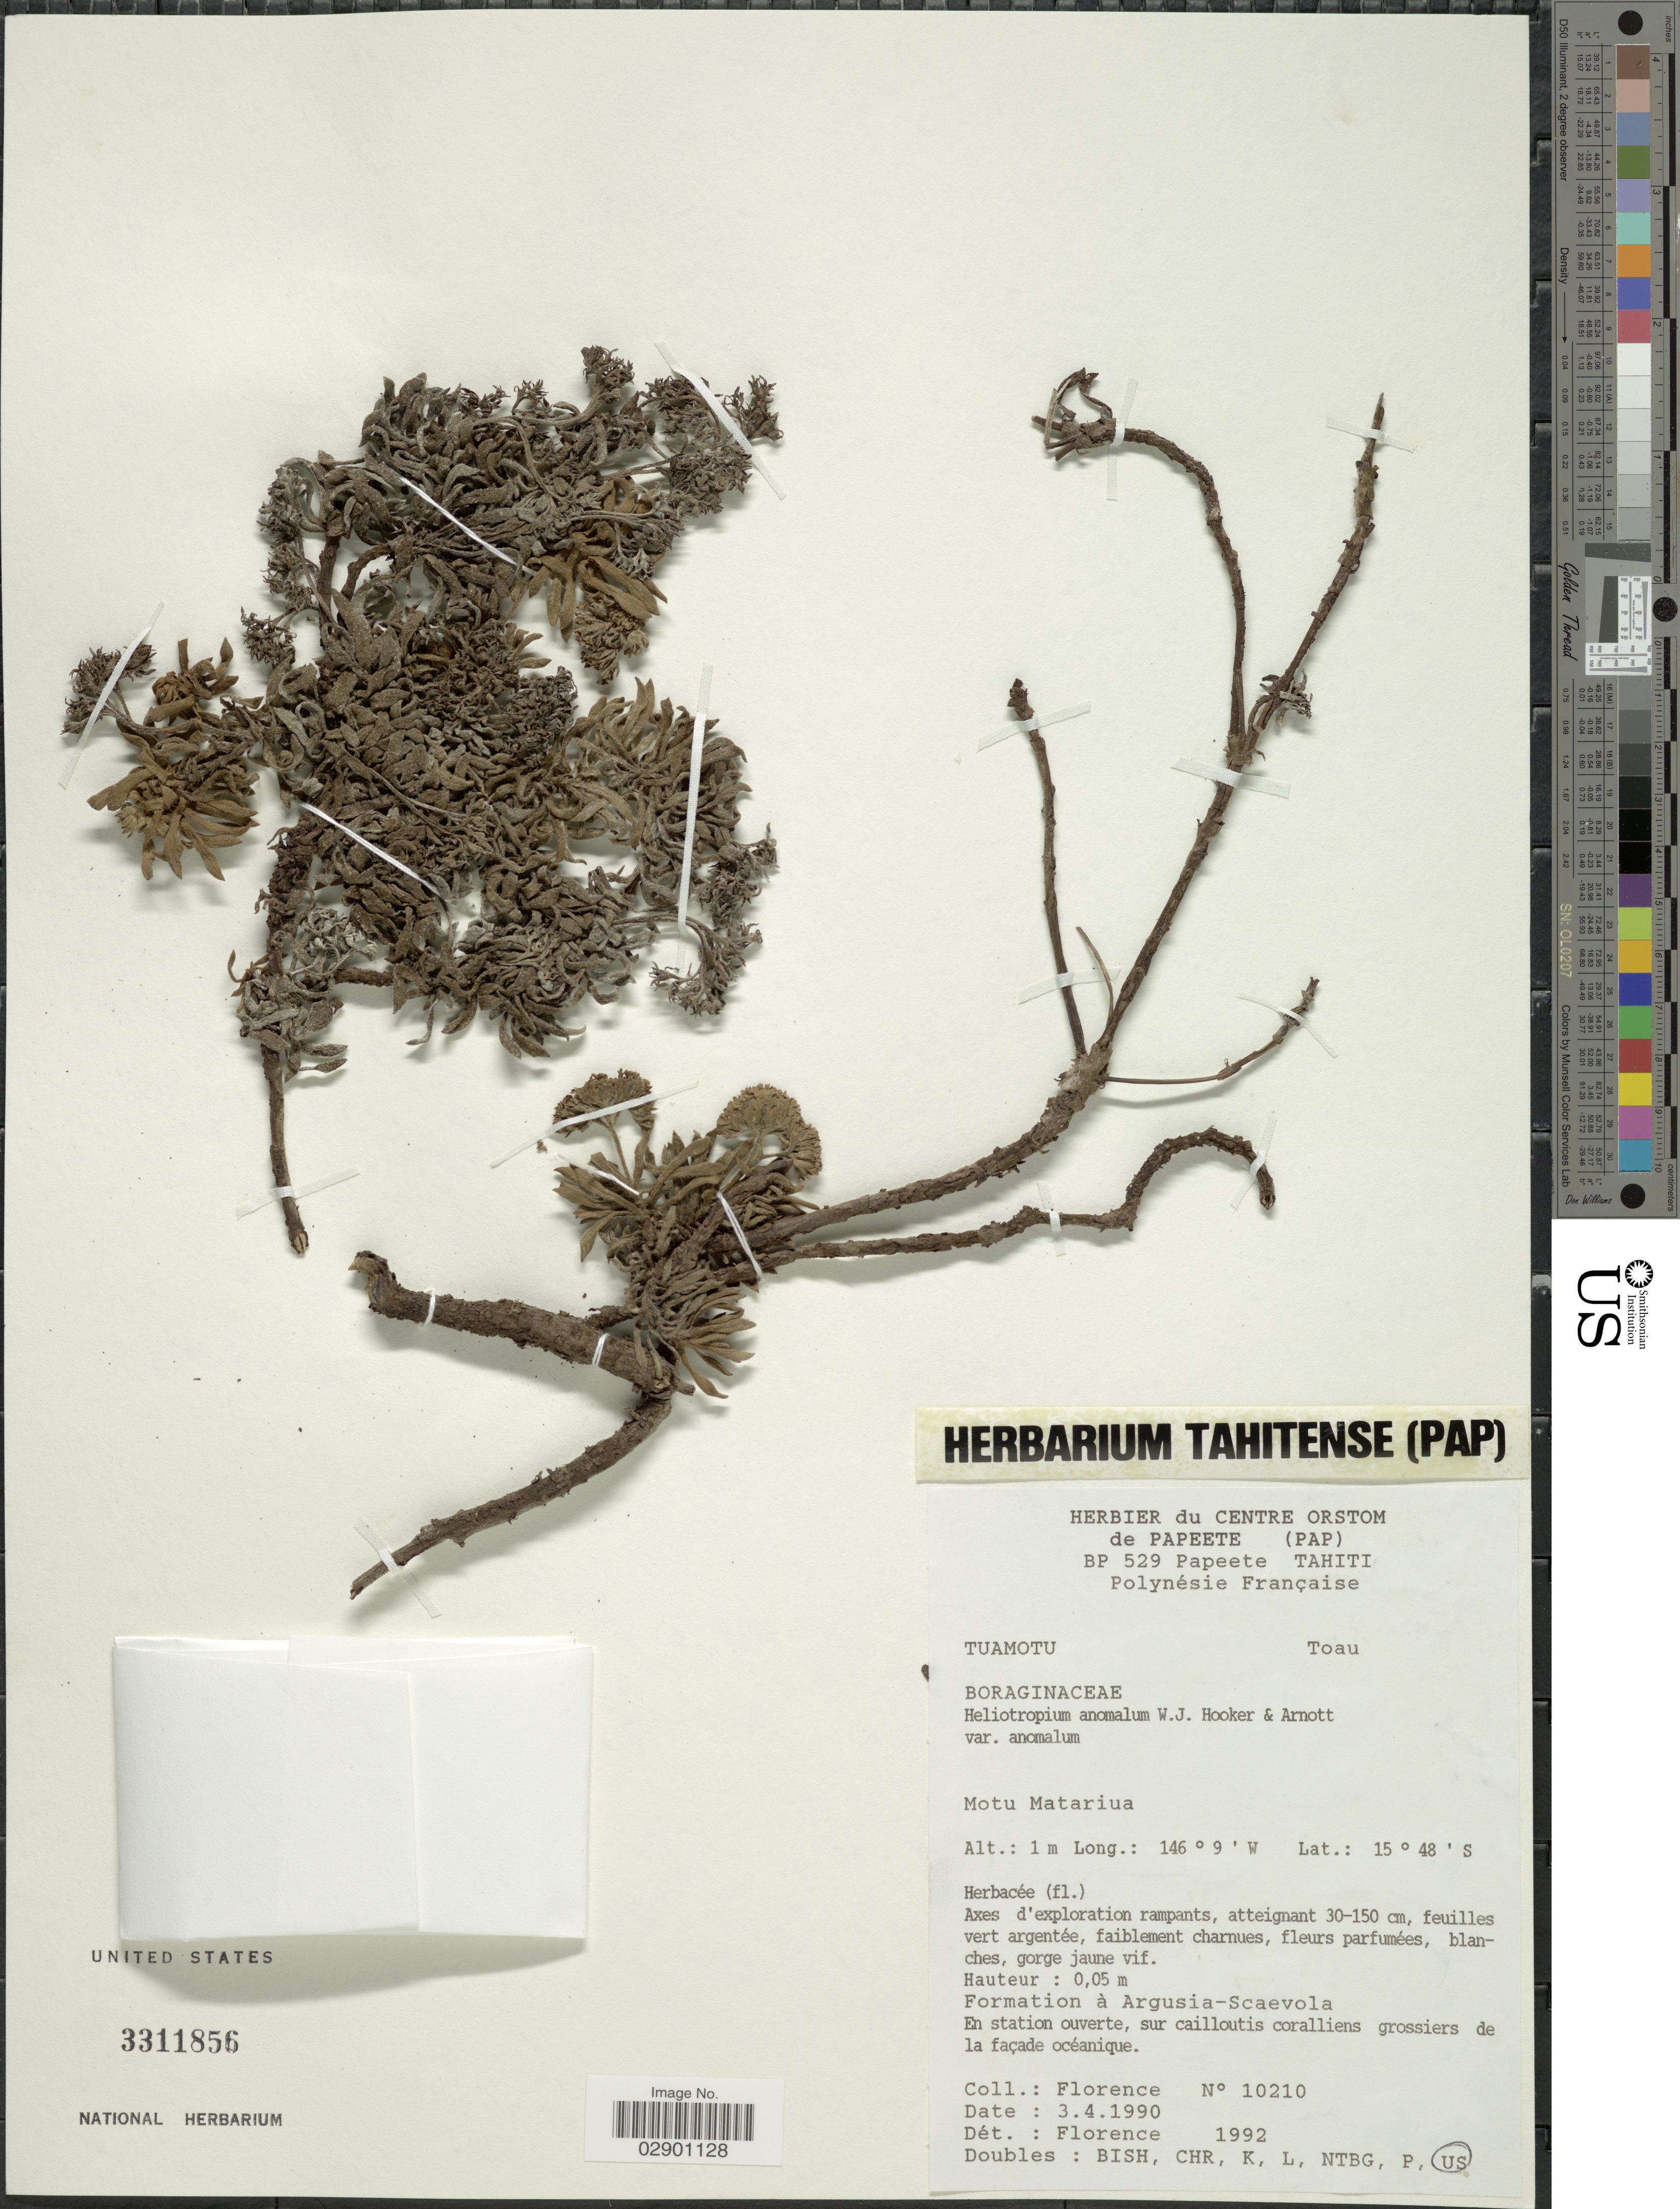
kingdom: Plantae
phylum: Tracheophyta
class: Magnoliopsida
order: Boraginales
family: Heliotropiaceae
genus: Heliotropium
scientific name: Heliotropium anomalum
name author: Hook. & Arn.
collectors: -. Florence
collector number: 10210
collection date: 1990-04-03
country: French Polynesia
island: Toau Atoll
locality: Tuamotu. Toau. Motu Matariua.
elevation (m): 1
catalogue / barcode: US 3311856